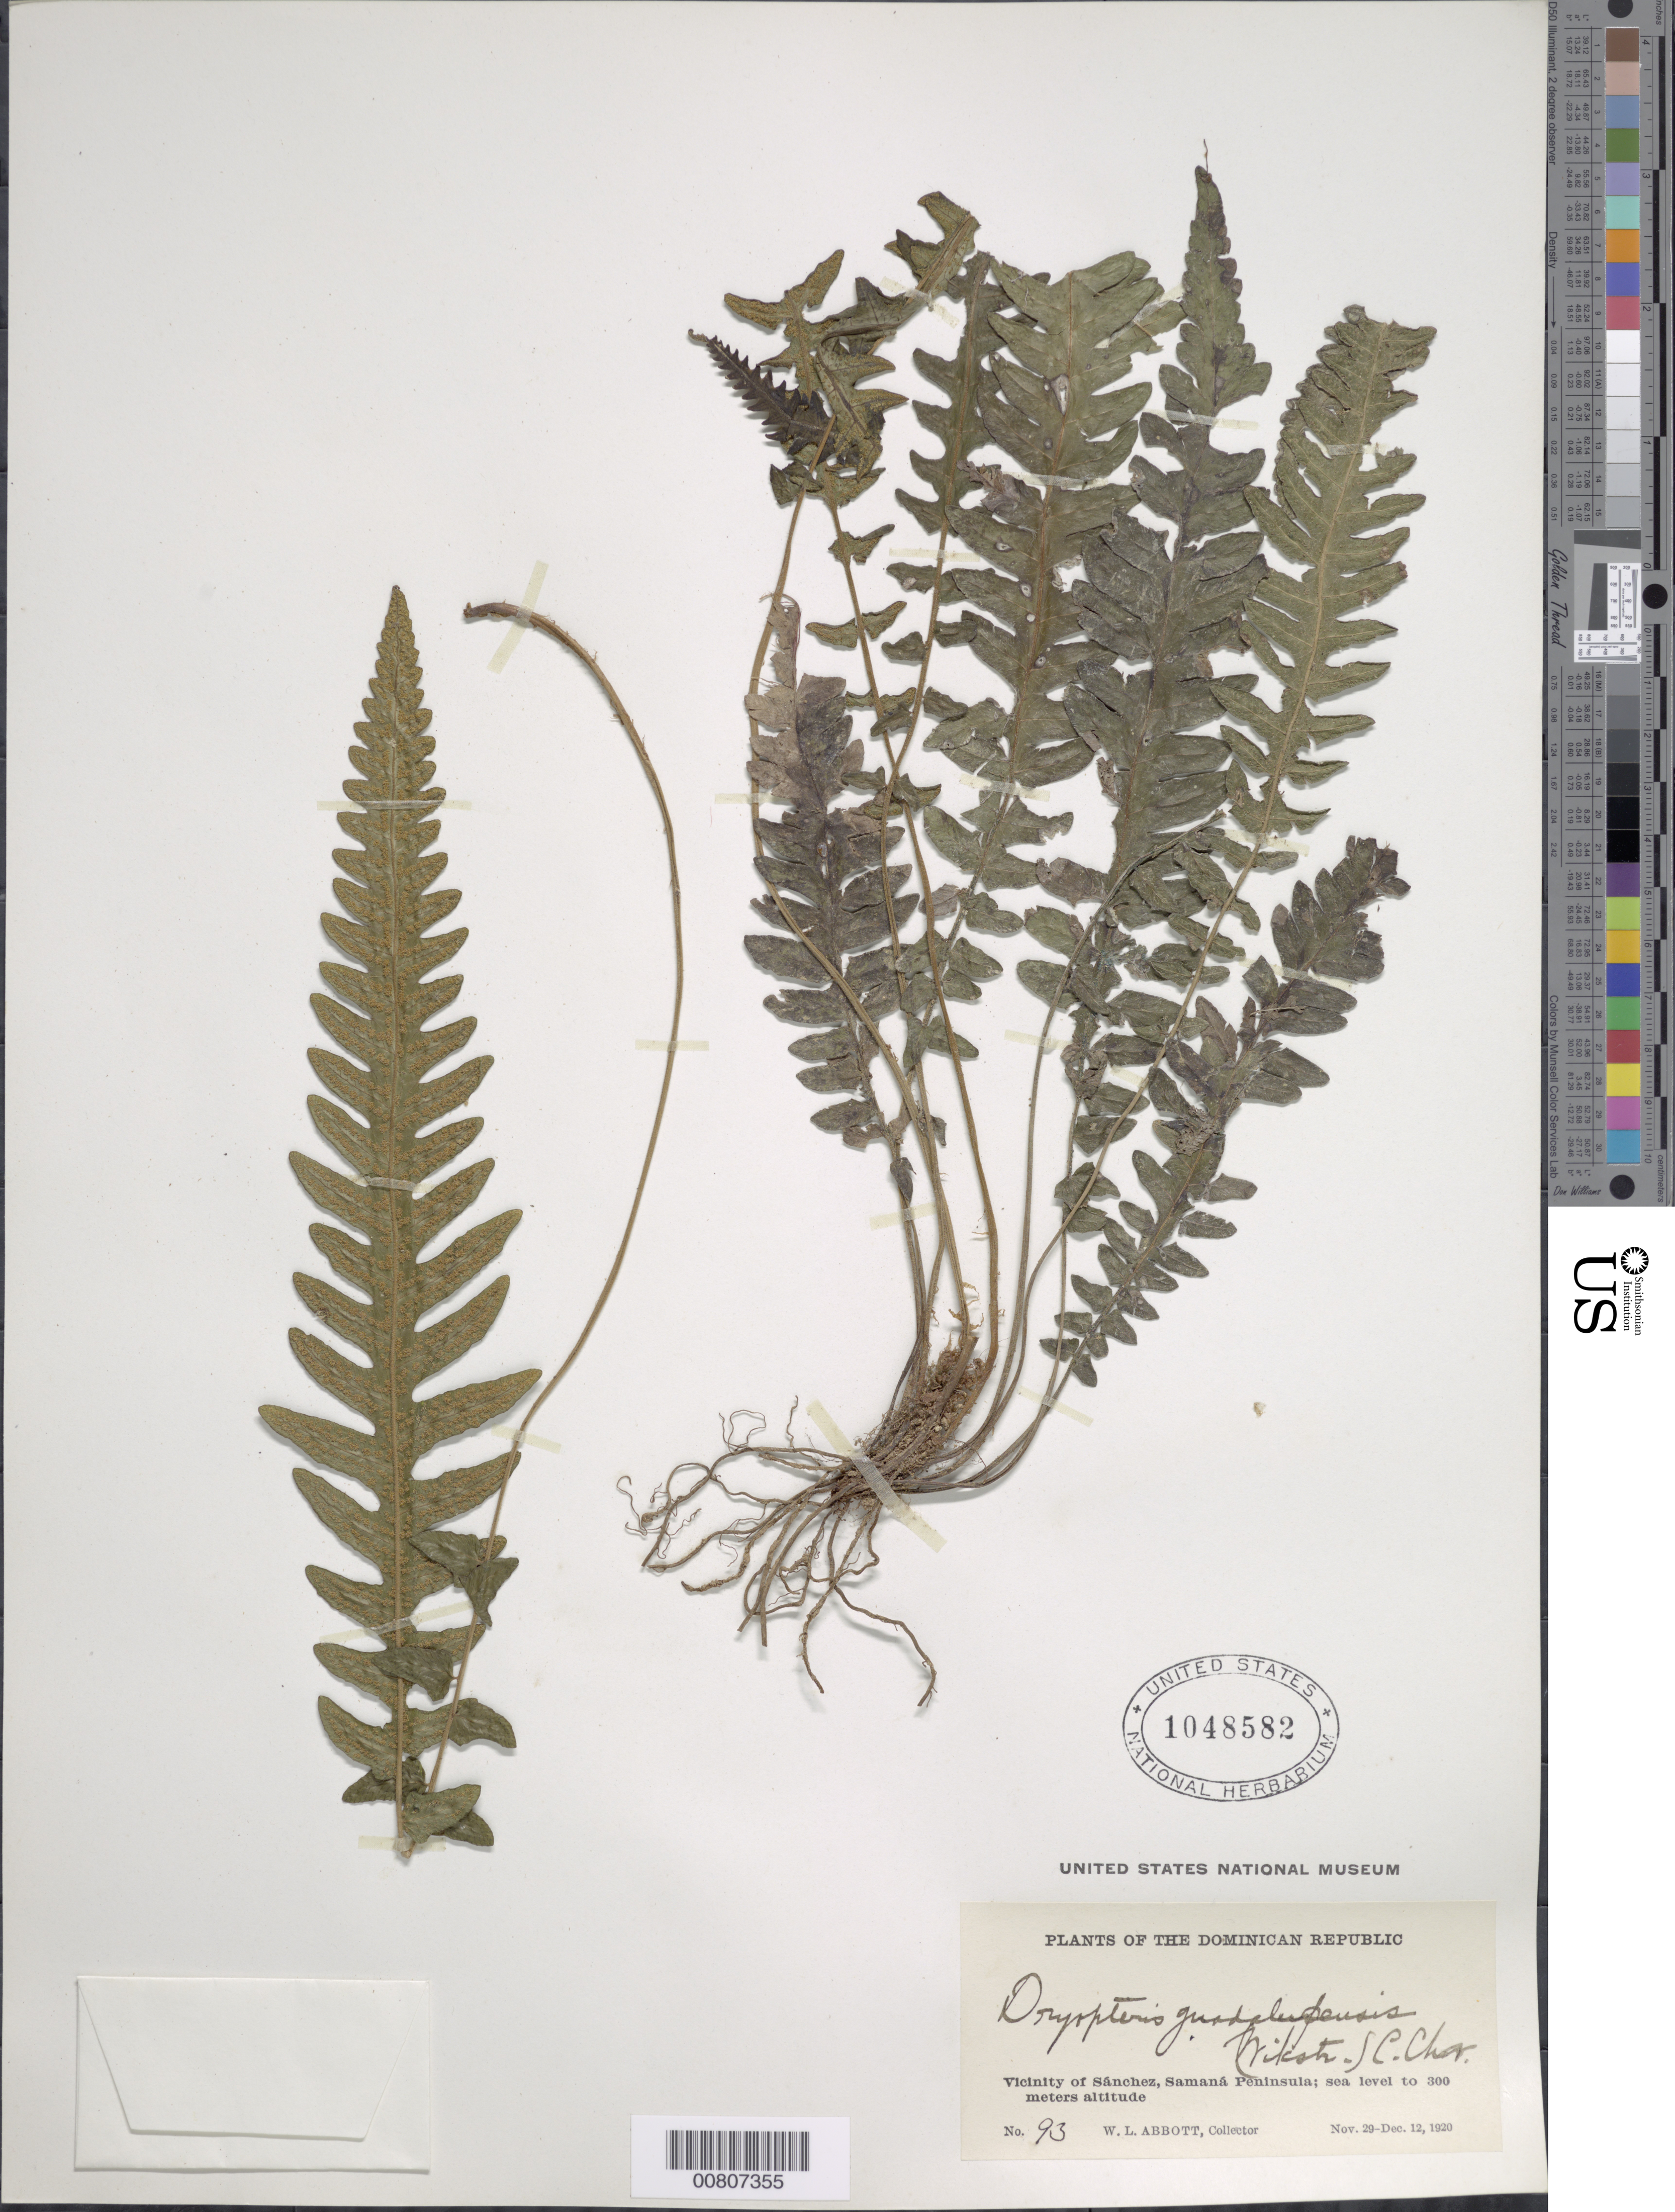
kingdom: Plantae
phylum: Tracheophyta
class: Polypodiopsida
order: Polypodiales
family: Thelypteridaceae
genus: Goniopteris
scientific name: Goniopteris guadelupensis (Wikstr.) comb. nov., ined 2015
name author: (Wikstr.)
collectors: W. L. Abbott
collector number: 93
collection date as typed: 29 Nov 1920 to 12 Dec 1920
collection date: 1920-11-29/1920-12-12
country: Dominican Republic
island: Hispaniola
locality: Sánchez vicinity, Samaná Peninsula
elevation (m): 0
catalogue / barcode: US 1048582